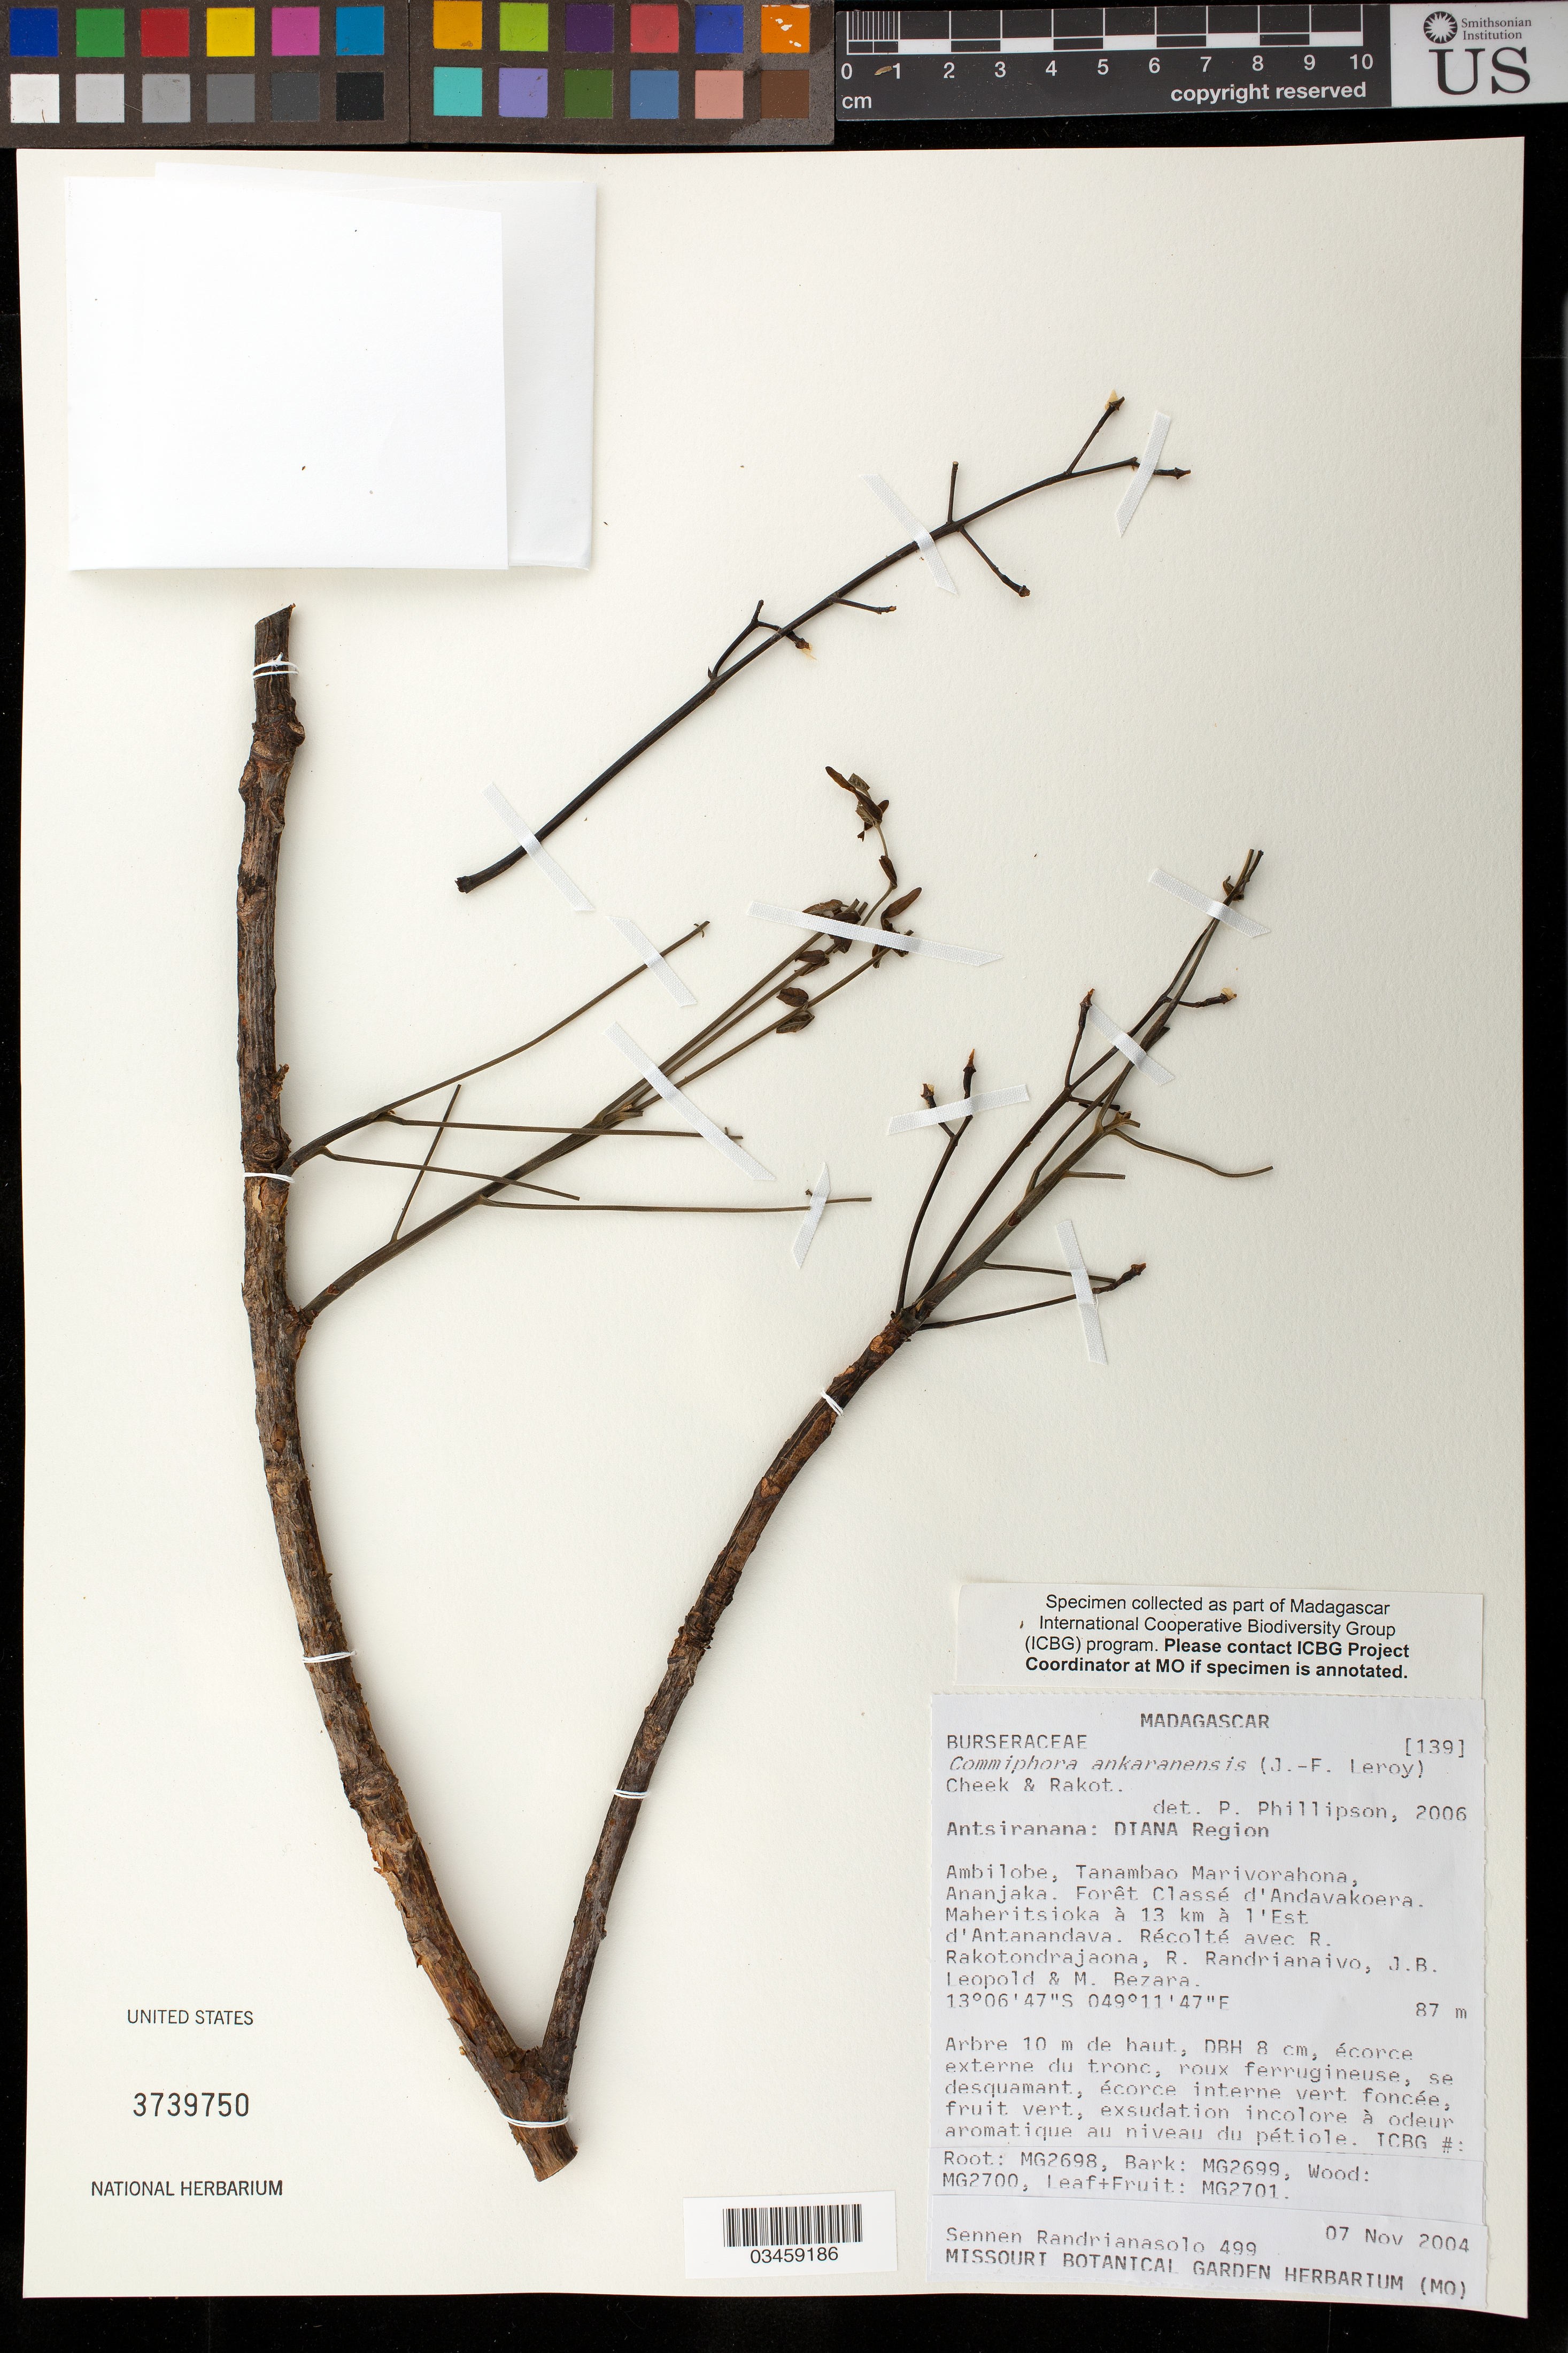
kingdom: Plantae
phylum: Tracheophyta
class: Magnoliopsida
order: Sapindales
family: Burseraceae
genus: Commiphora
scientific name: Commiphora ankaranensis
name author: (J.-F. Leroy) Cheek & Rakot.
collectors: S. Randrianasolo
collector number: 499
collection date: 2004-11-07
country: Madagascar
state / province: Diana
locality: Ambilobe, Tanambao Marivorahona, Ananjaka, forest Classe d'Andavakoera. Maheritsioka a 13 km al'Est d'Antanandava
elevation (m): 87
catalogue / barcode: US 3739750